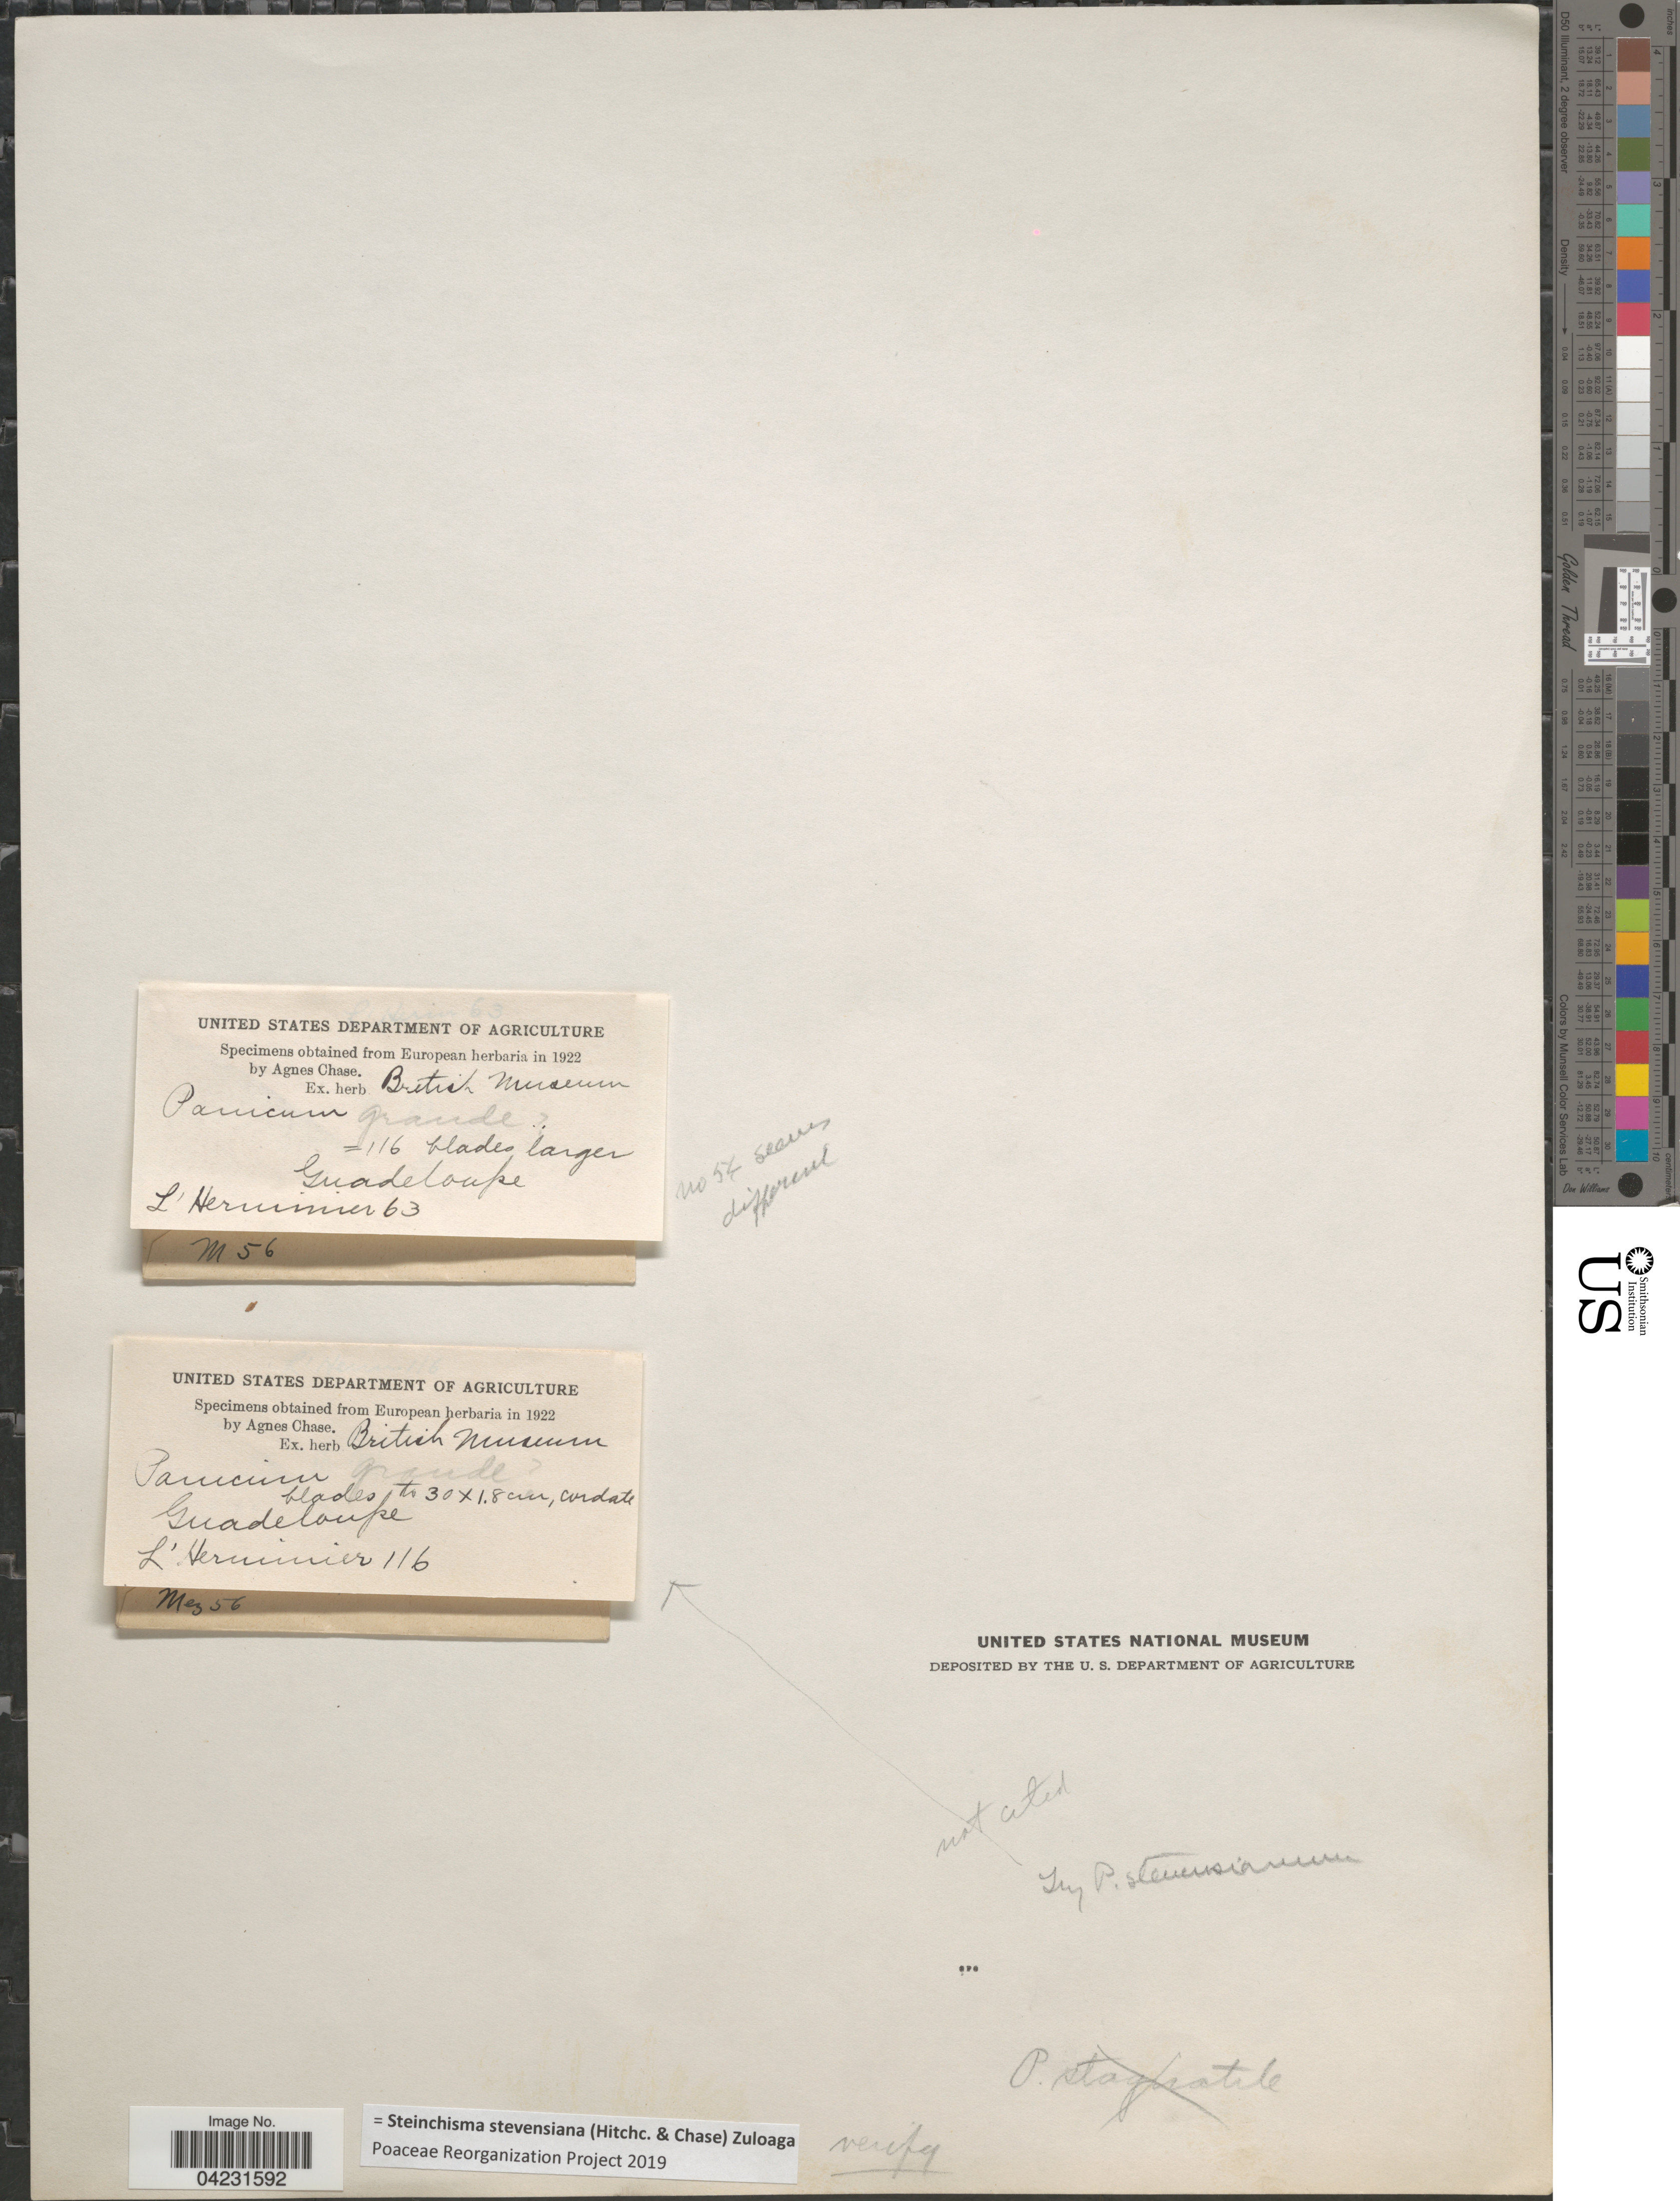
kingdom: Plantae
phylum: Tracheophyta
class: Liliopsida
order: Poales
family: Poaceae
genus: Steinchisma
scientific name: Steinchisma stevensiana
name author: (Hitchc. & Chase) Zuloaga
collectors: L' Herminier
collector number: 116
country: Guadeloupe